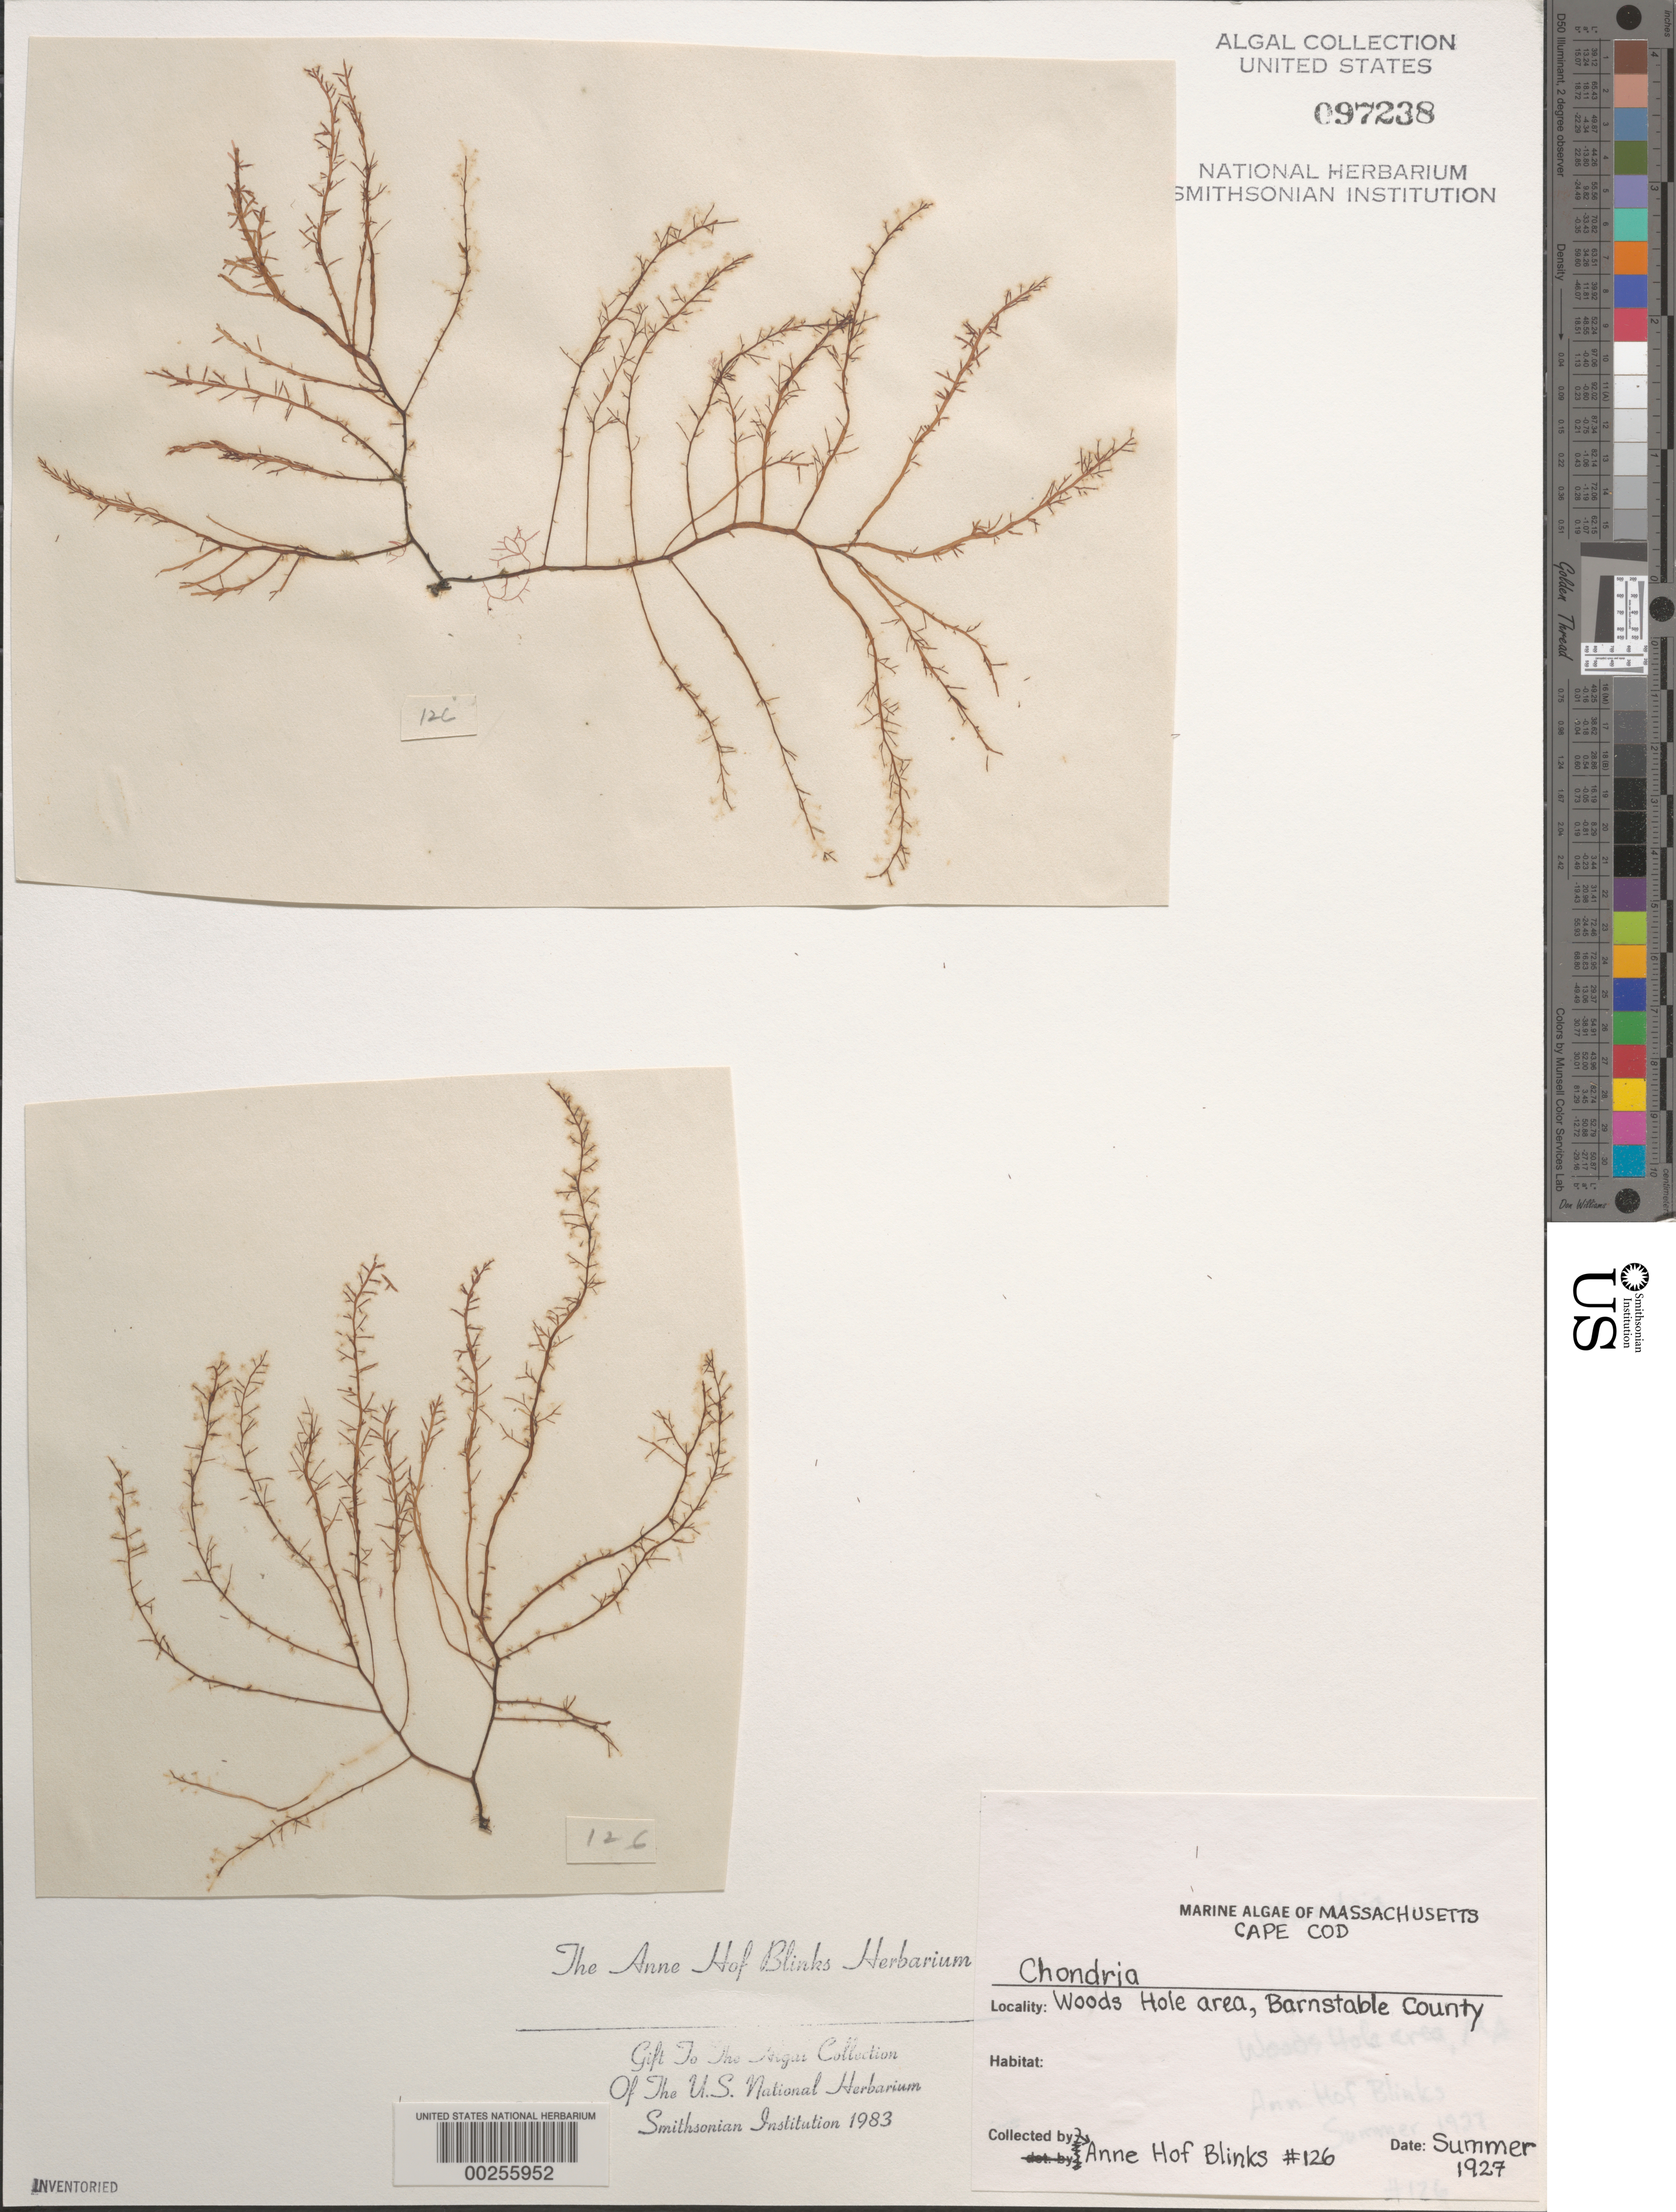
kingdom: Plantae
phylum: Rhodophyta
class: Florideophyceae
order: Ceramiales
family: Rhodomelaceae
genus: Chondria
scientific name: Chondria sp.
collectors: A. Blinks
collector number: Ahb 126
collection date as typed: Sum 1927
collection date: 1927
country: United States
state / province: Massachusetts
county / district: Barnstable County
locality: Woods Hole area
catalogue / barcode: US 97238